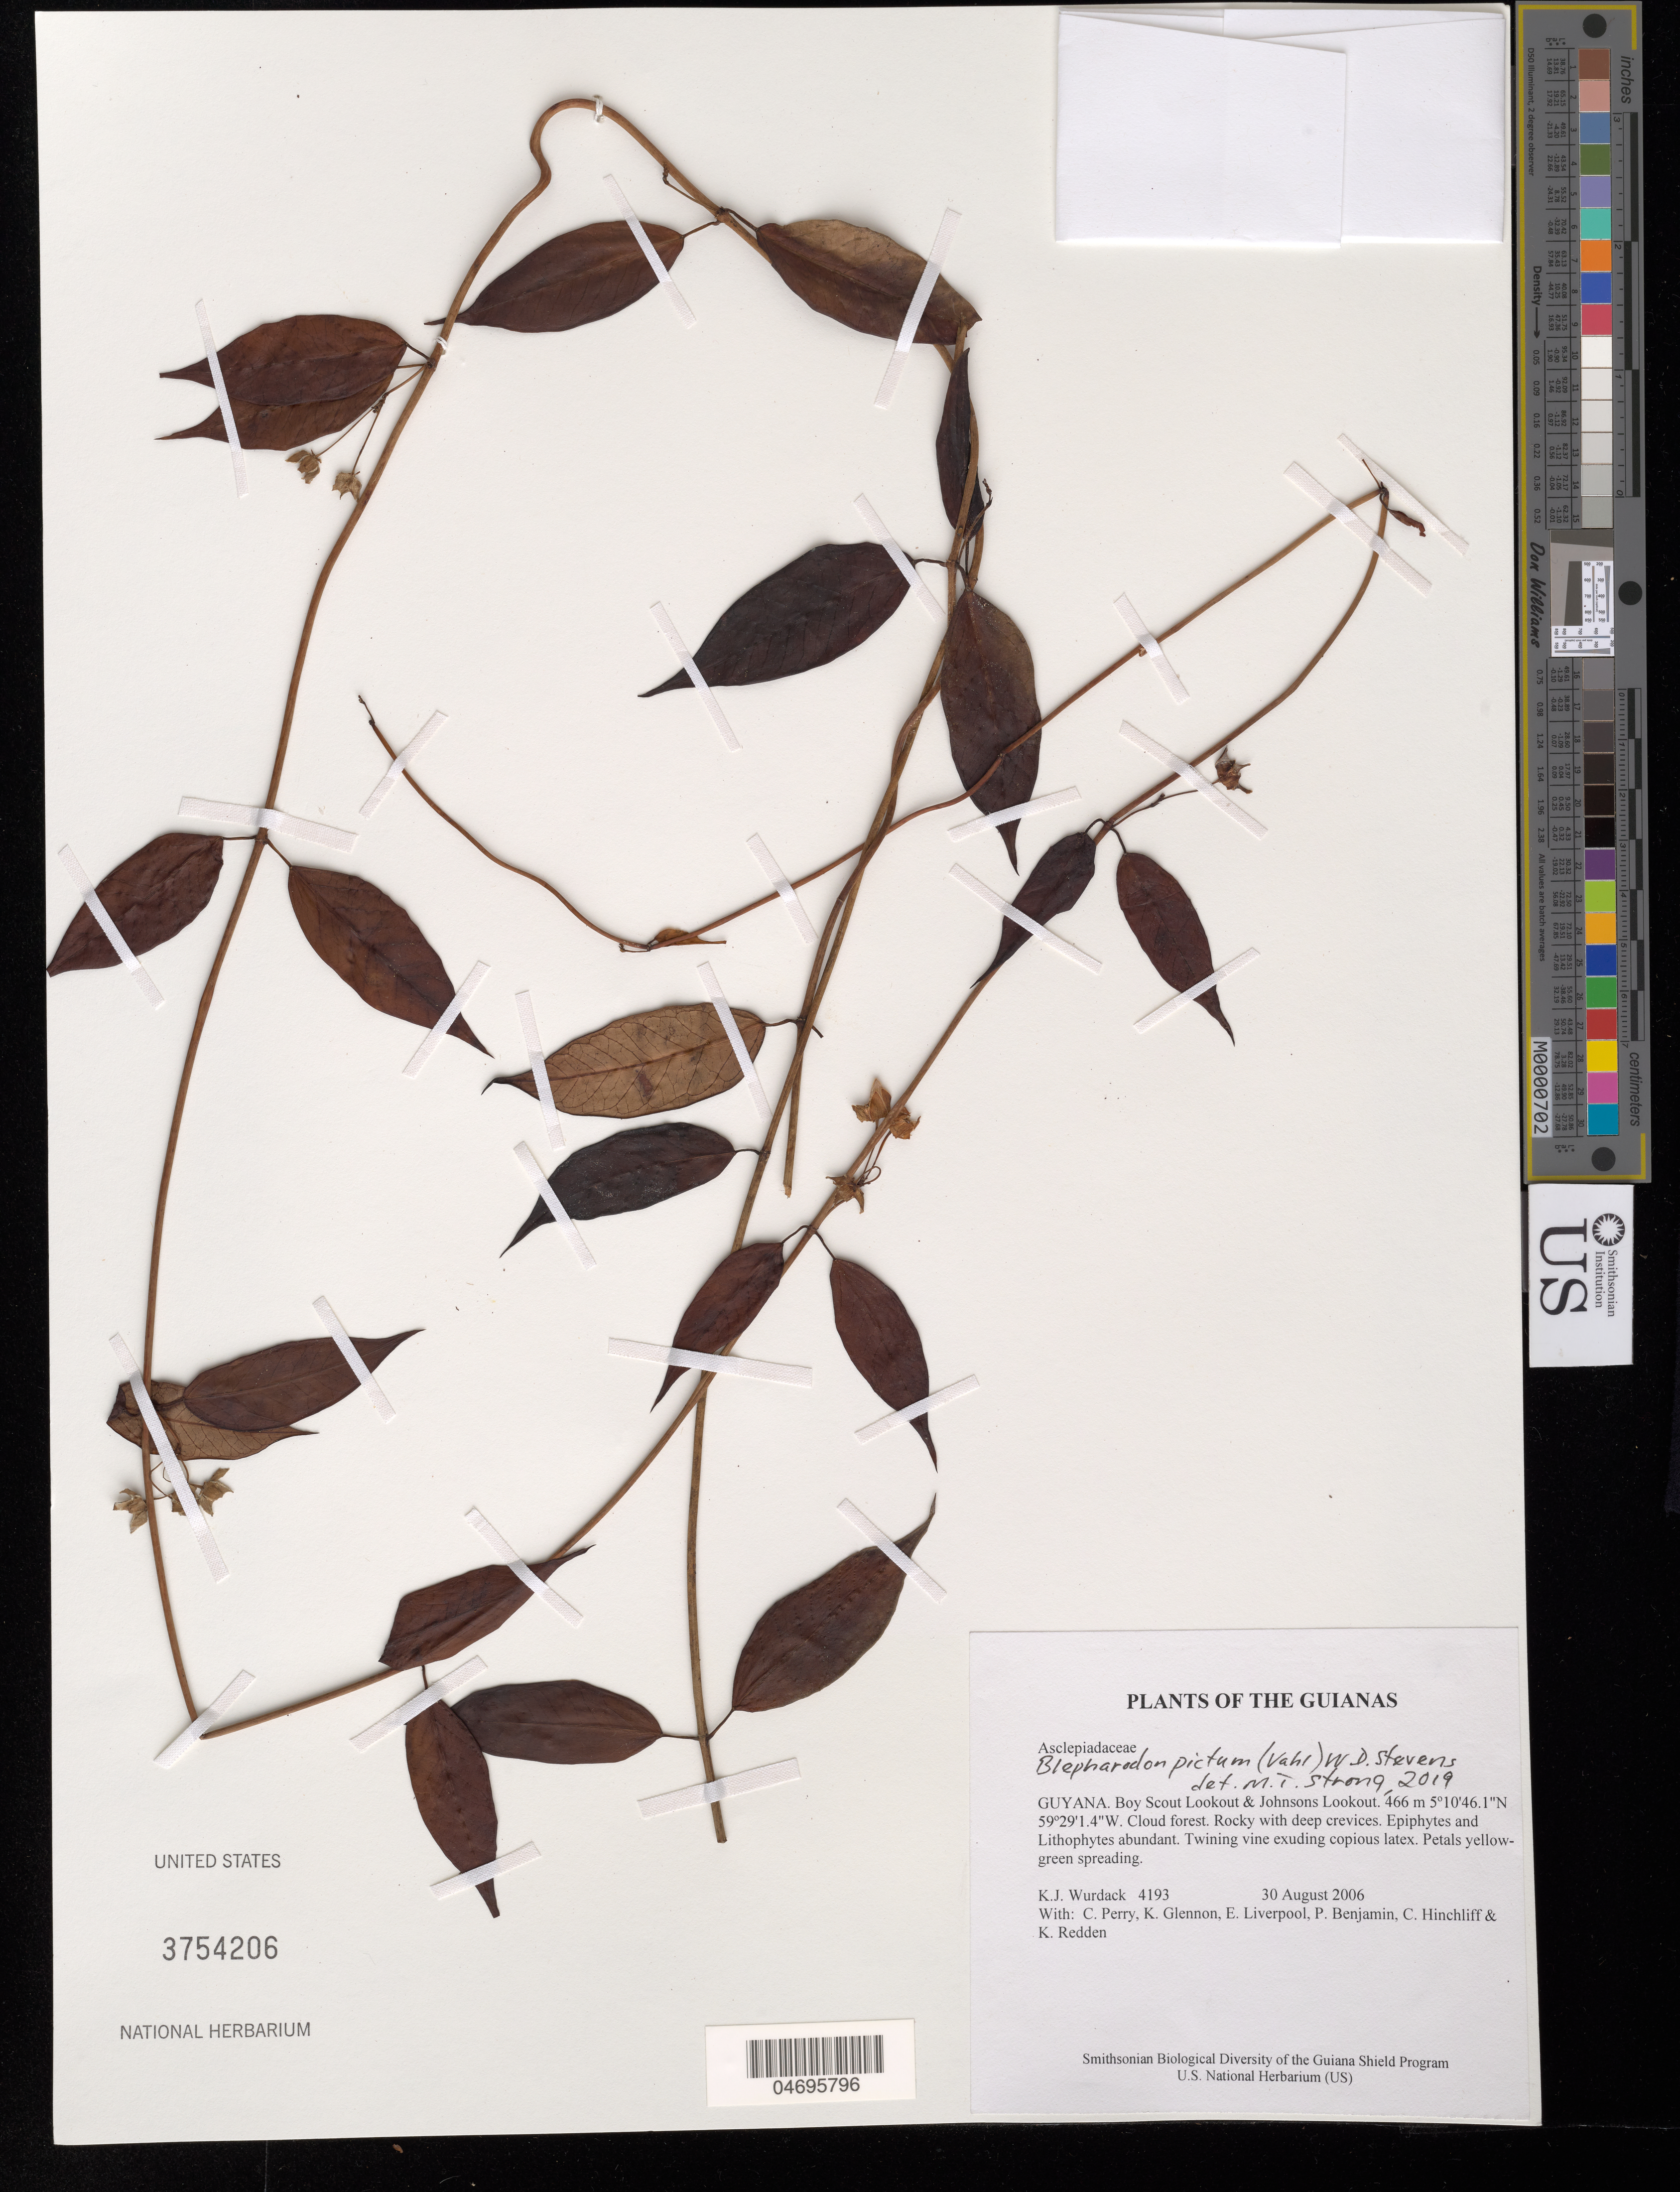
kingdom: Plantae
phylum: Tracheophyta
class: Magnoliopsida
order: Gentianales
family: Apocynaceae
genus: Blepharodon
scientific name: Blepharodon pictum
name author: (Vahl) W.D. Stevens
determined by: Strong, Mark T., (BOT), Smithsonian Institution - National Museum of Natural History (UNITED STATES)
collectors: K. Wurdack, C. Perry, K. Glennon, E. Liverpool, P. Benjamin, C. E. Hinchliff & K. M. Redden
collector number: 4193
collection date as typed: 30 August 2006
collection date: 2006-08-30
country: Guyana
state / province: Potaro-Siparuni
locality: Boy Scout Lookout & Johnsons Lookout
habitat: Cloud forest. Rocky with deep crevices. Epiphytes and lithophytes abundant.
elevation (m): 466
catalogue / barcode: US 3754206